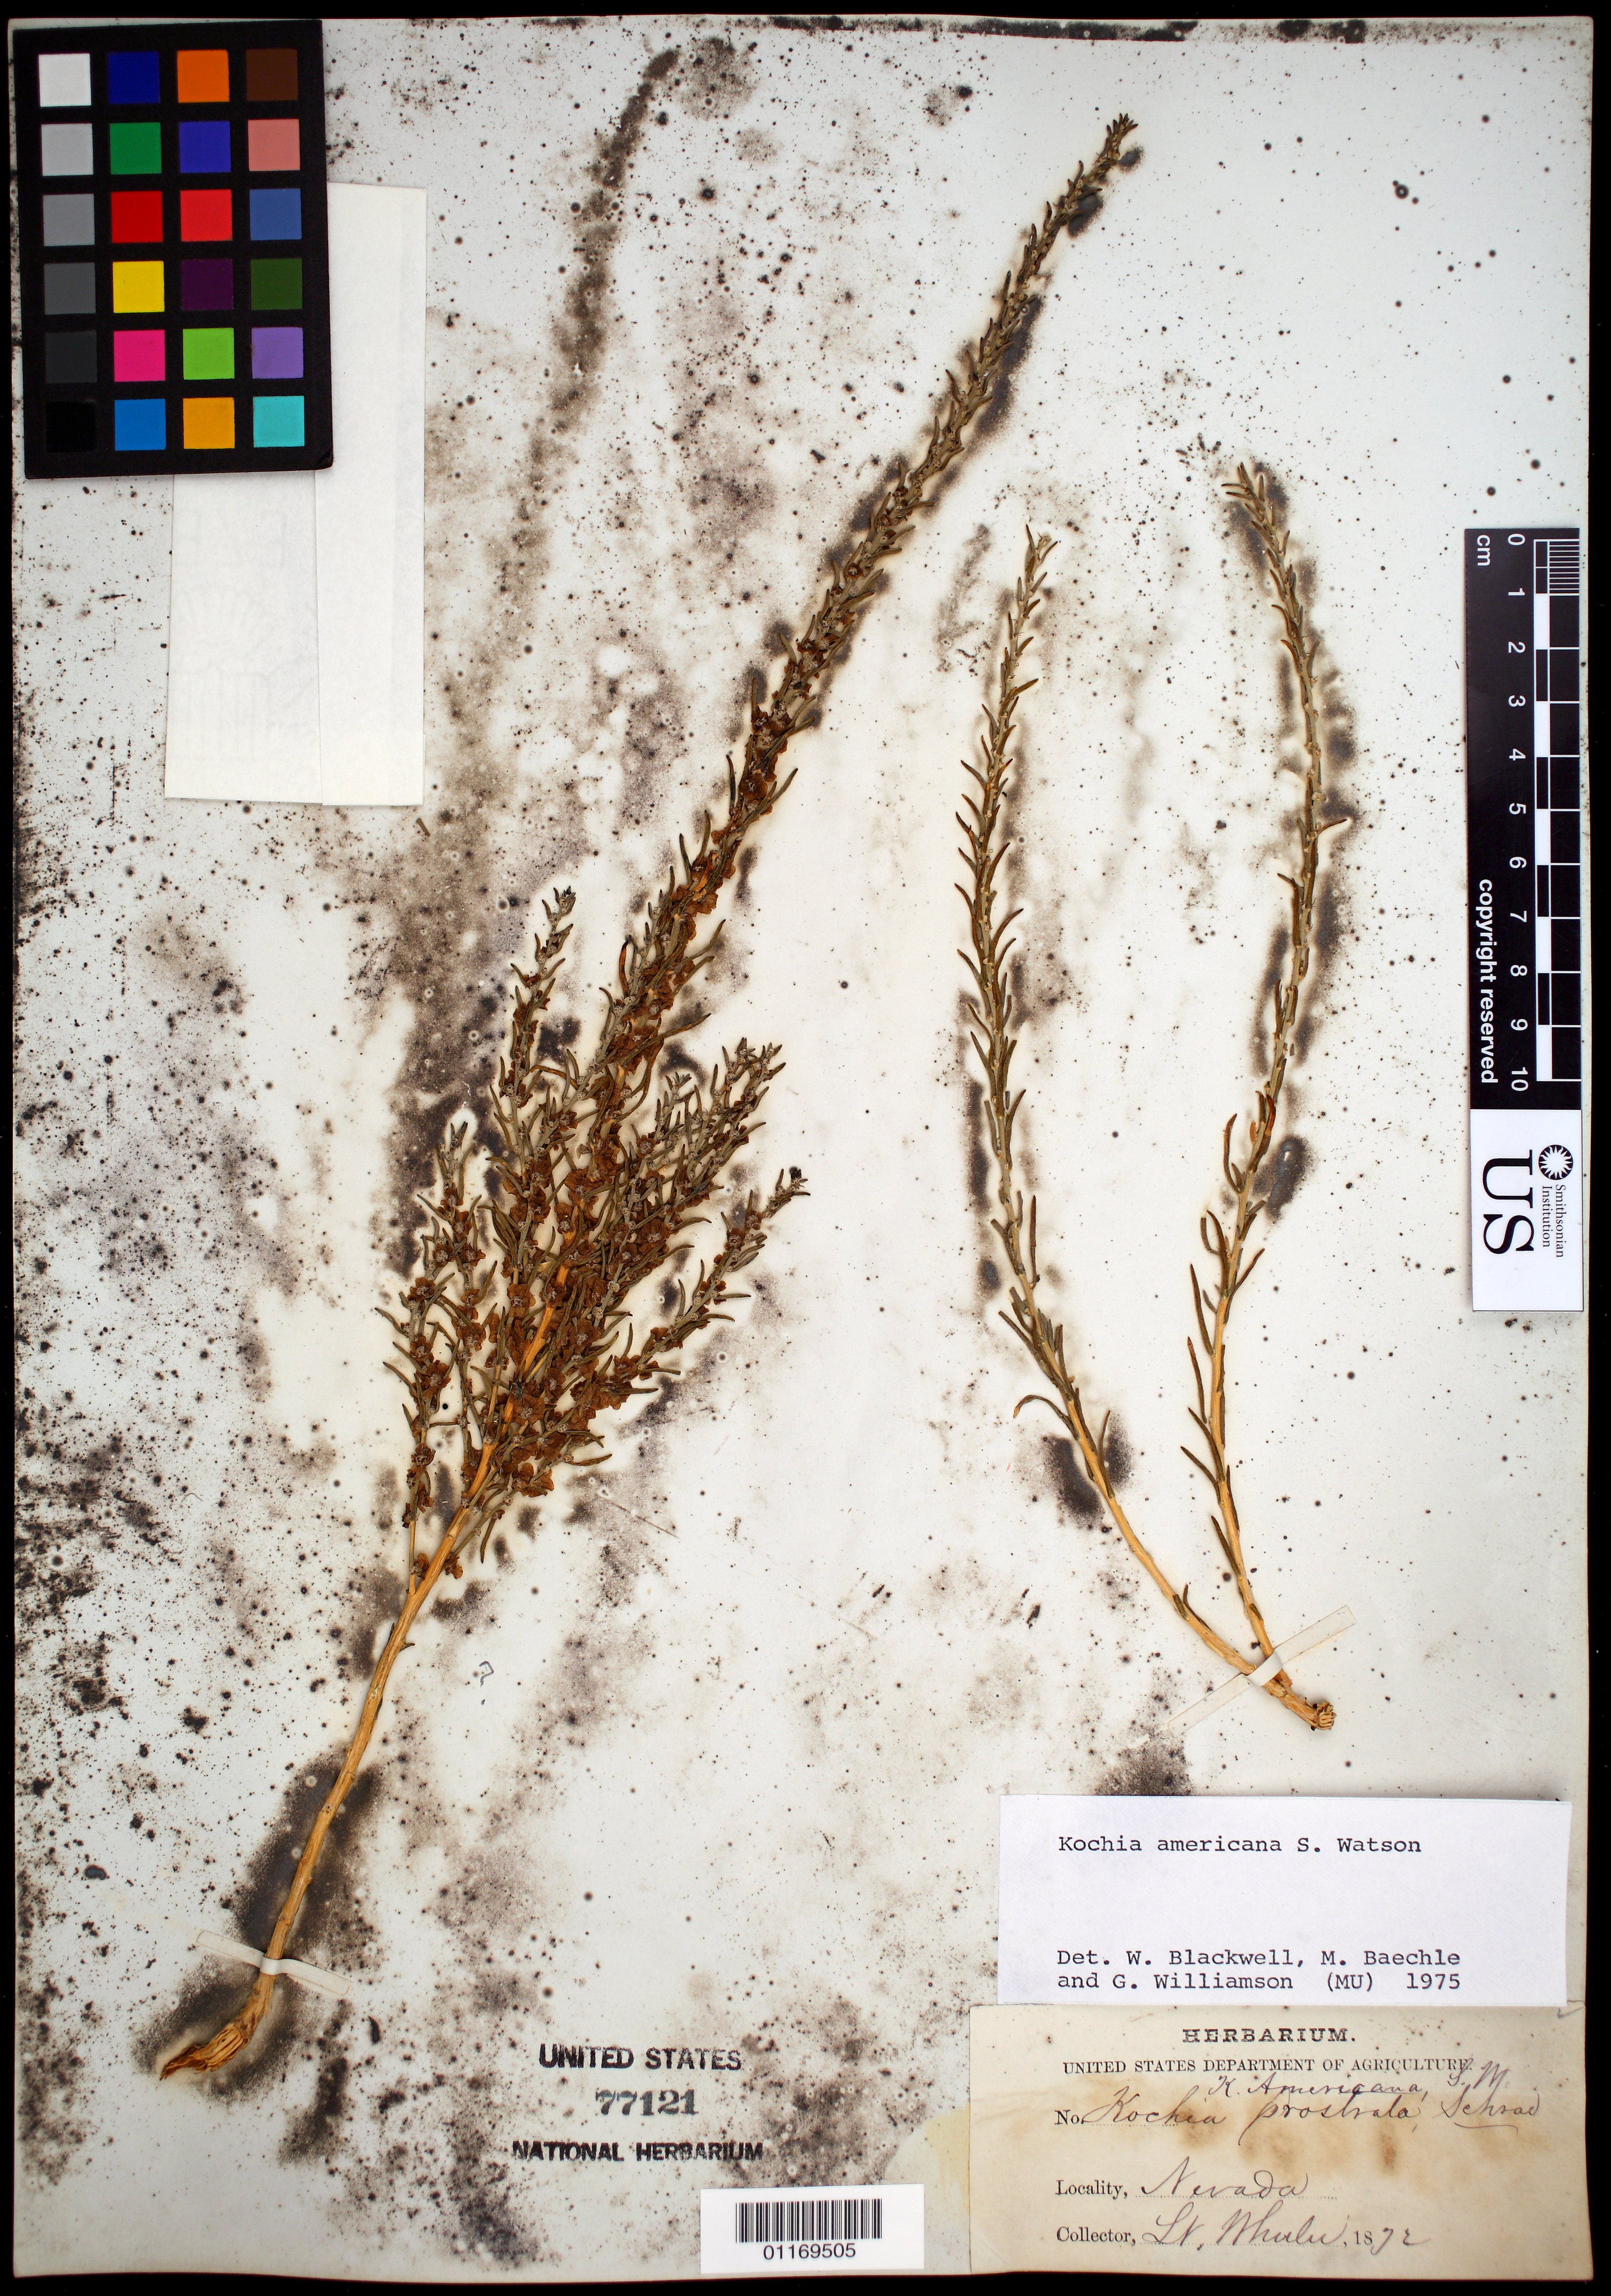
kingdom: Plantae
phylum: Tracheophyta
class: Magnoliopsida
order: Caryophyllales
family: Amaranthaceae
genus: Neokochia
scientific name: Neokochia americana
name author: (S. Watson) G.L. Chu & S.C. Sand.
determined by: U.S. National Herbarium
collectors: -- Wheeler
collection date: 1872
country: United States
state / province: Nevada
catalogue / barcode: US 77121